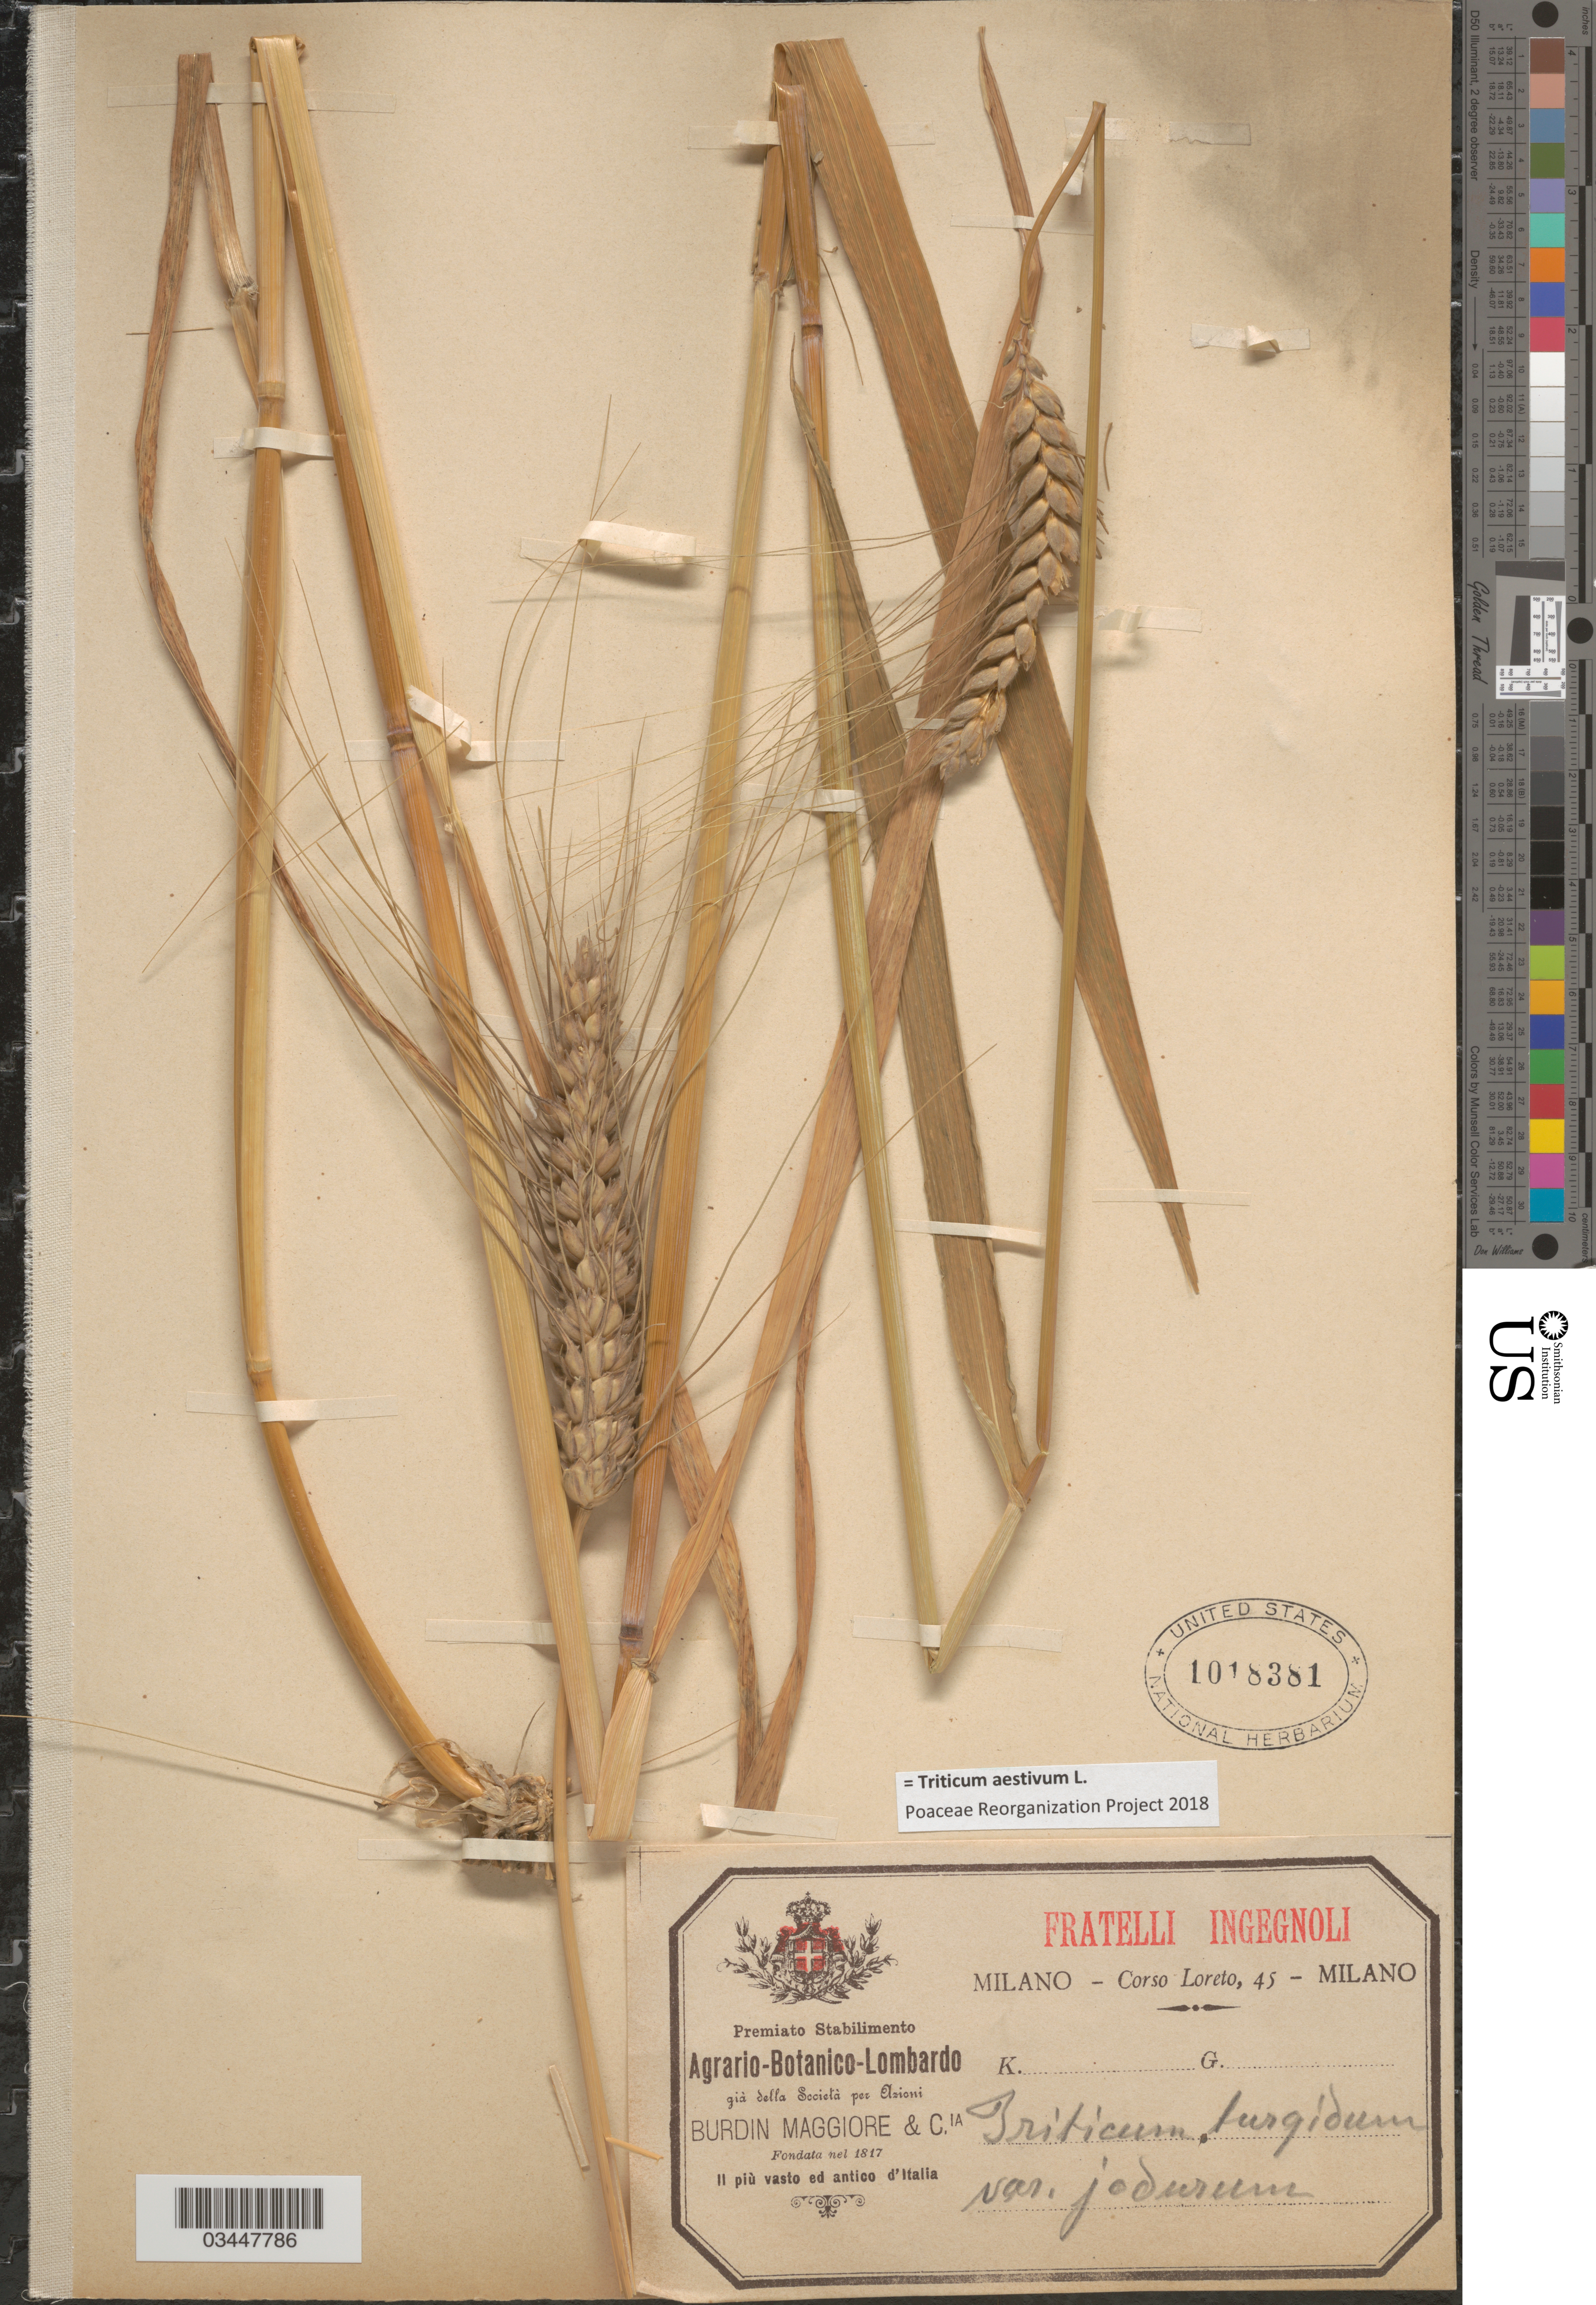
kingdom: Plantae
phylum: Tracheophyta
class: Liliopsida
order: Poales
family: Poaceae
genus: Triticum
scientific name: Triticum aestivum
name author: L.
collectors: Loreto, C.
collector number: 45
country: Italy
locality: Il più vasto ed antico d'Italia.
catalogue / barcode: US 1018381